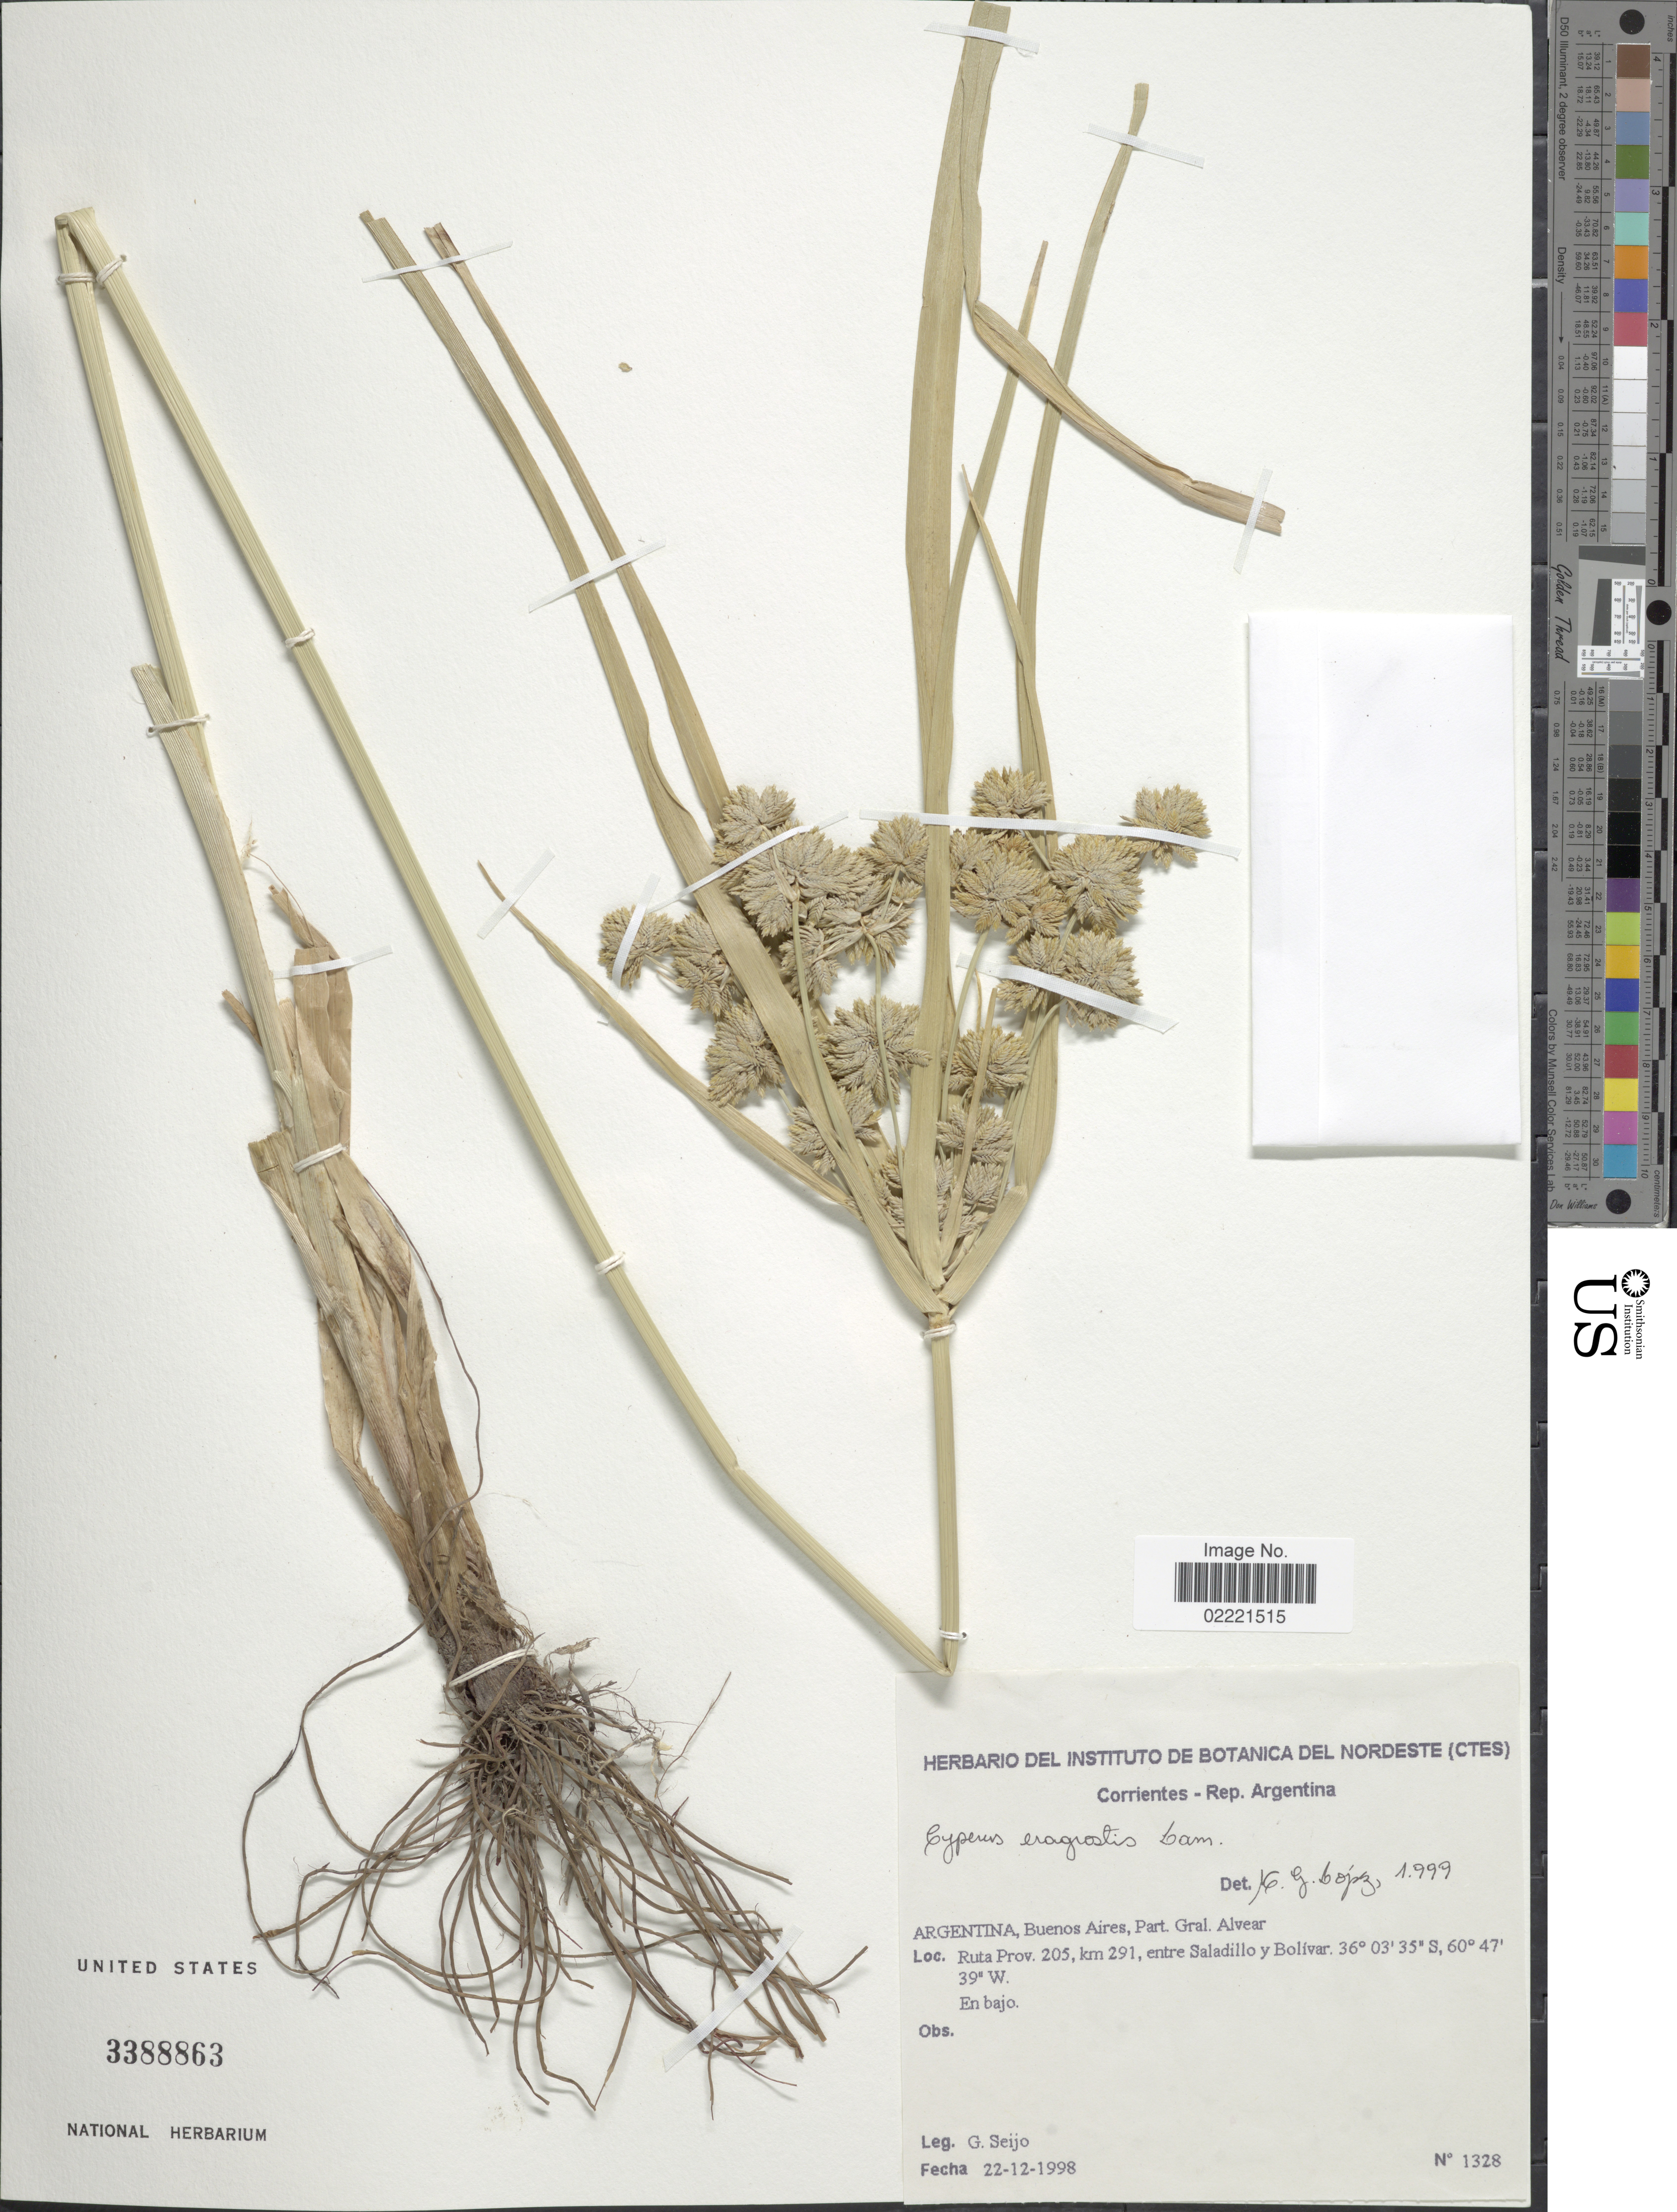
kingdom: Plantae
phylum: Tracheophyta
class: Liliopsida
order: Poales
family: Cyperaceae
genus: Cyperus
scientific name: Cyperus eragrostis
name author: Lam.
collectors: G. Seijo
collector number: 1328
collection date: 1998-12-22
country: Argentina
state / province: Corrientes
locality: Corrientes, Rep. Argentina, Ruta Prov. 205, km 291, entre Saladillo y Bolivar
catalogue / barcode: US 3388863